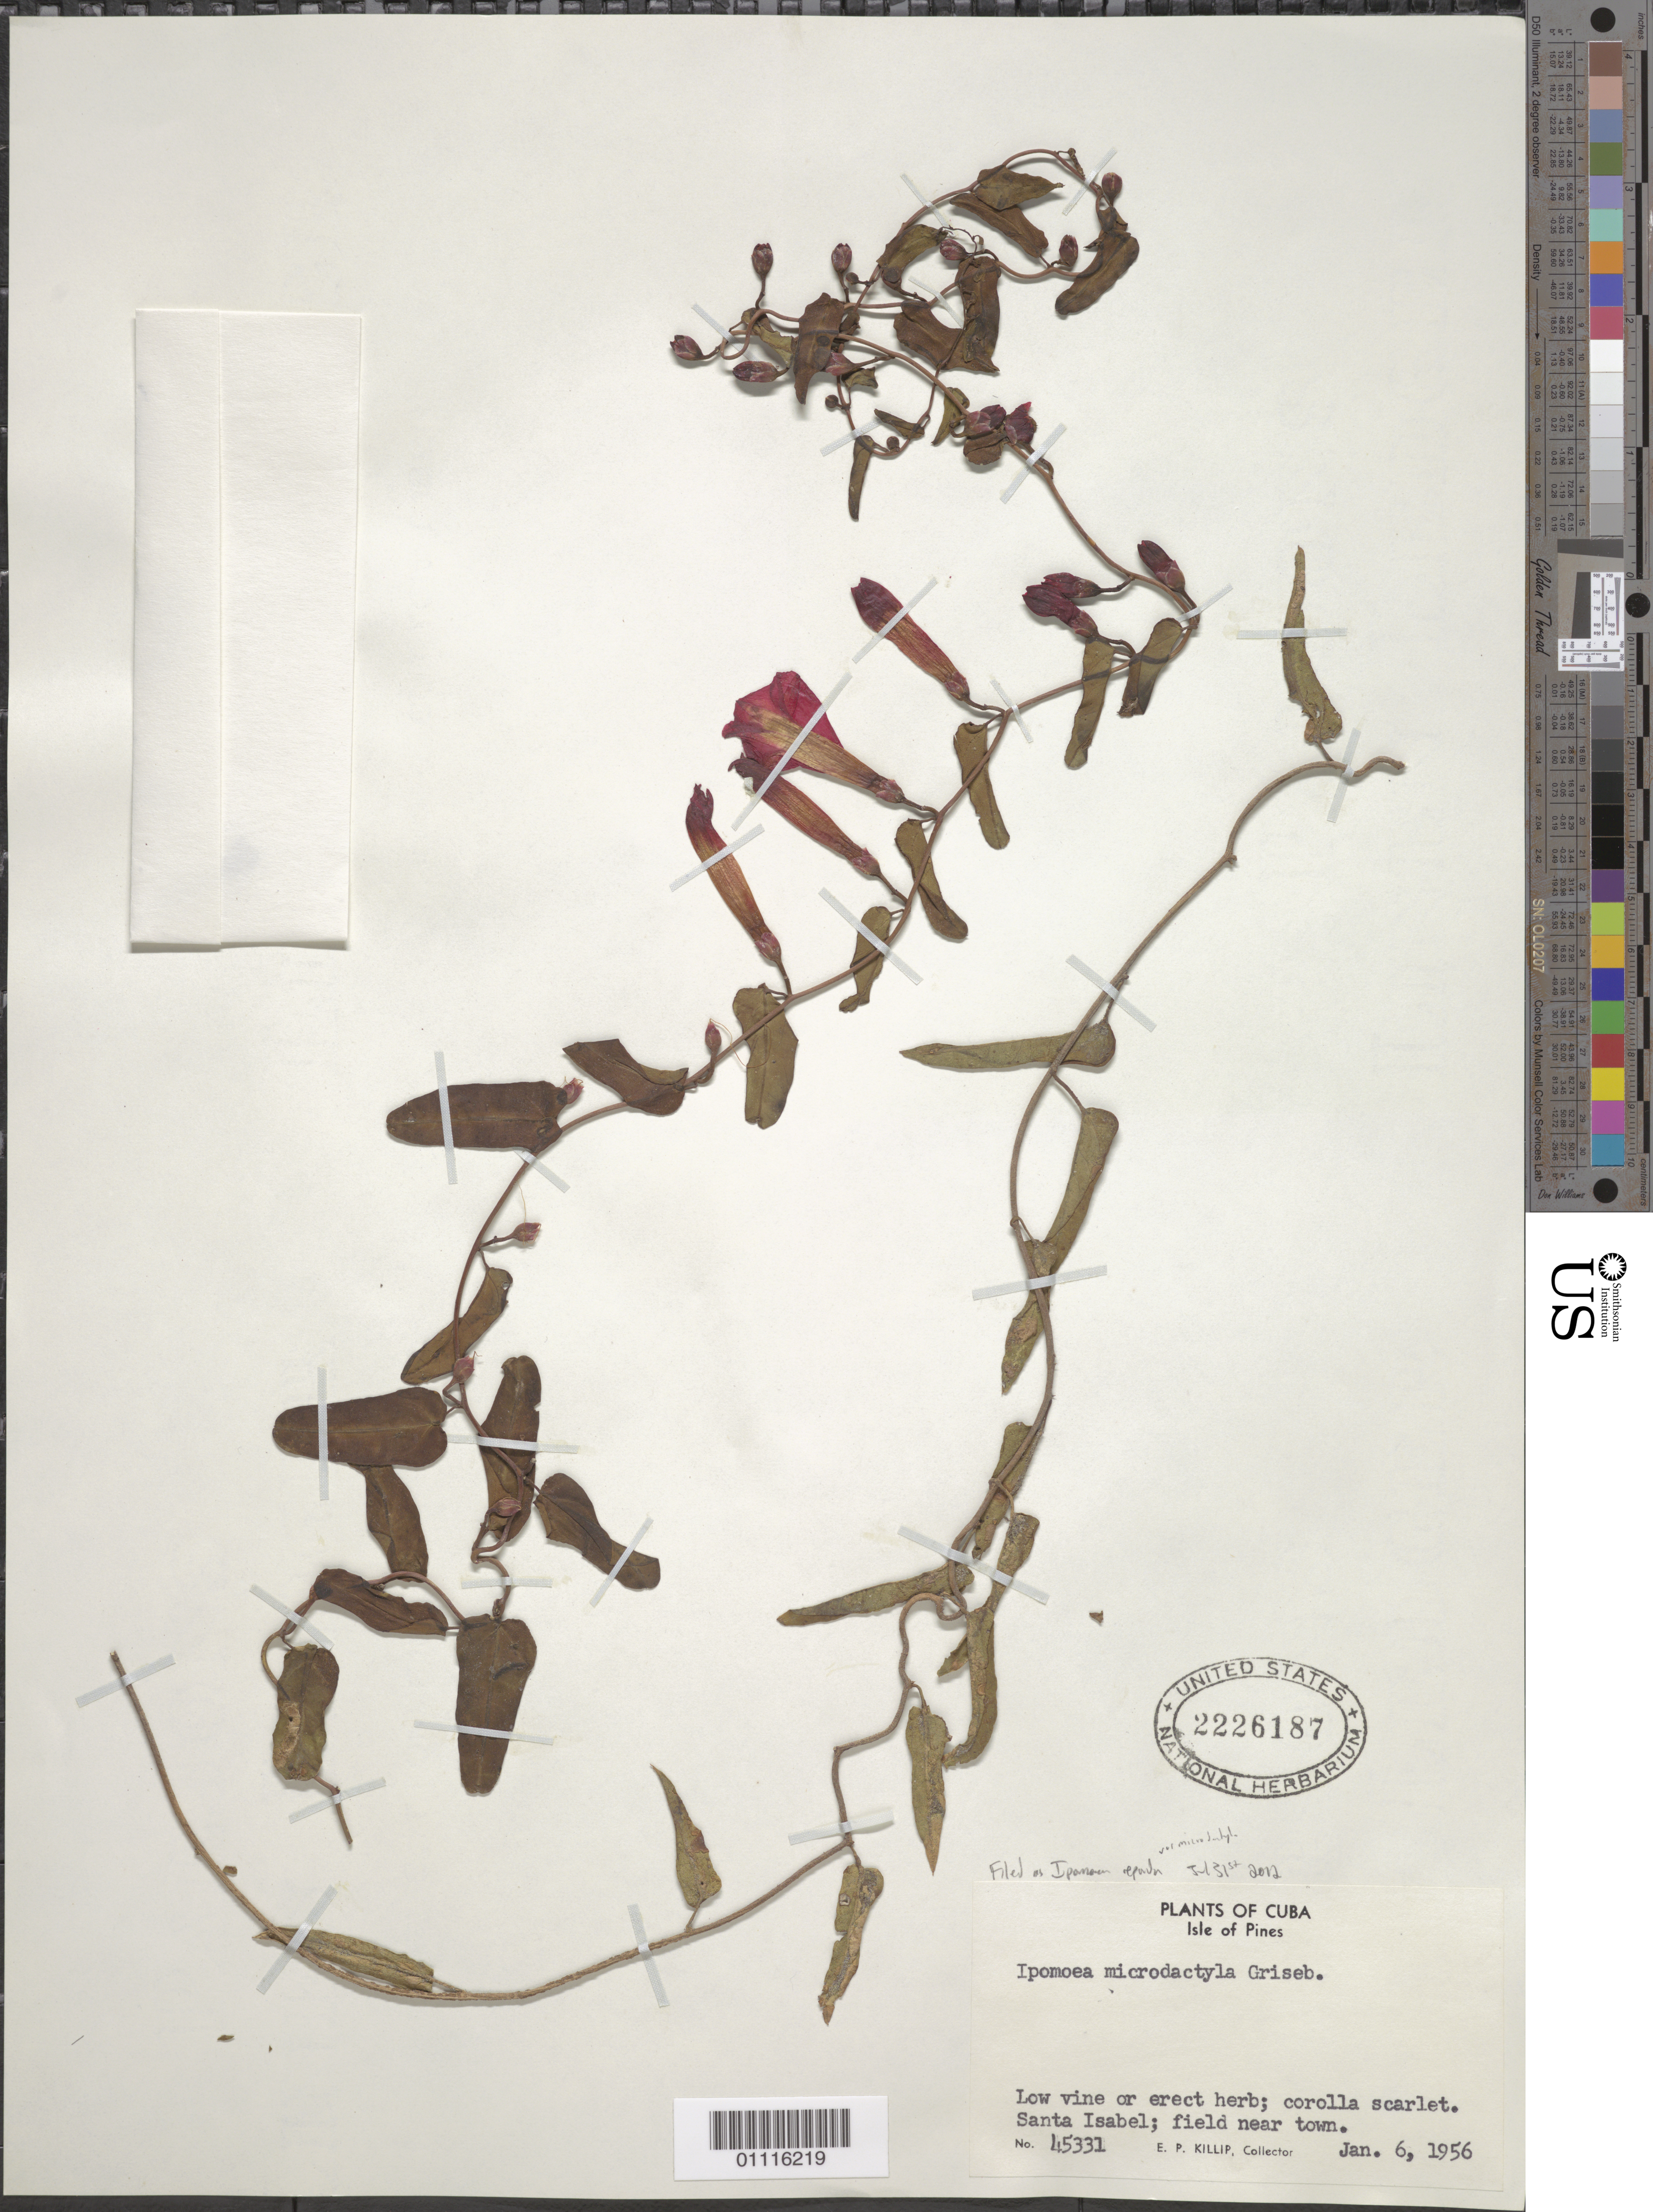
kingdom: Plantae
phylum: Tracheophyta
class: Magnoliopsida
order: Solanales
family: Convolvulaceae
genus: Ipomoea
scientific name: Ipomoea microdactyla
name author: Griseb.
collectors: E. P. Killip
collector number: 45331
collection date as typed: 06 Jan 1956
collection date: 1956-01-06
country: Cuba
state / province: Isla de La Juventud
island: Isla de la Juventud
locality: Isle of Pines, Santa Isabel; field near town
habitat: Field.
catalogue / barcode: US 2226187